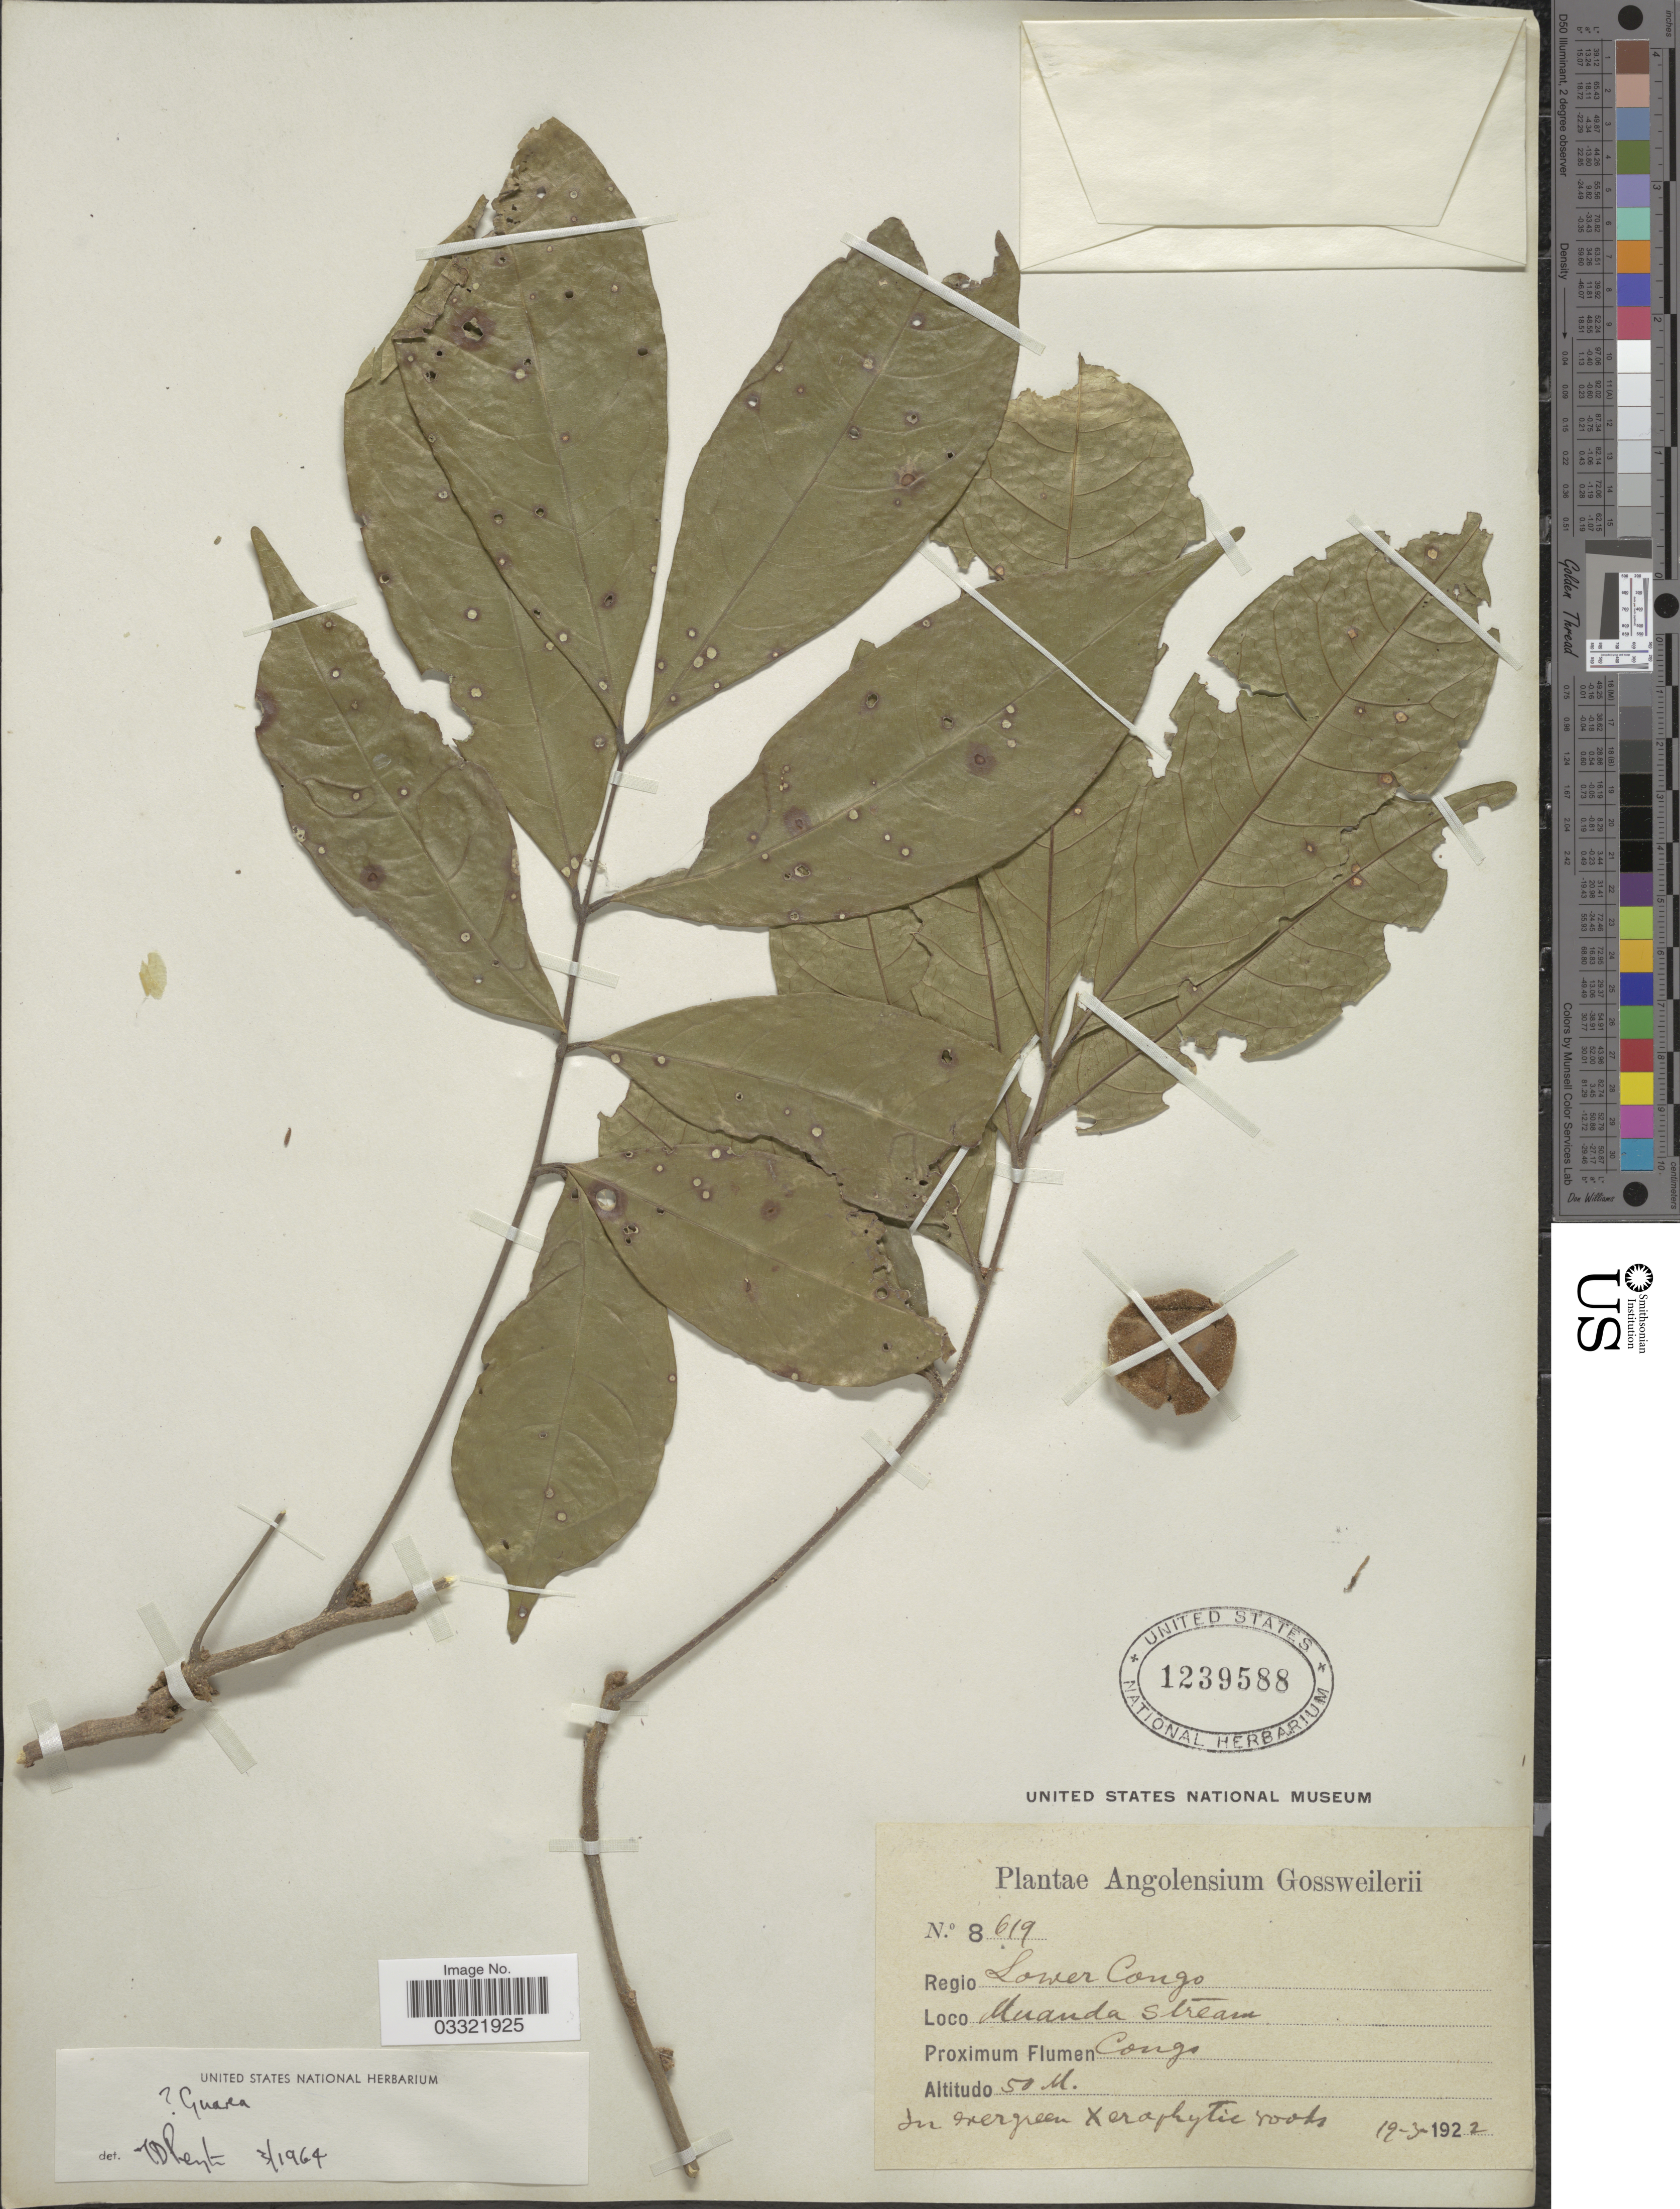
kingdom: Plantae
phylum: Tracheophyta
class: Magnoliopsida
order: Sapindales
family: Meliaceae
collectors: -. Gossweiler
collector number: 8619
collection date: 1922-03-19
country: Angola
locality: Regio Lower Congo, Muanda stream, Congo.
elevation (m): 50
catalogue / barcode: US 1239588